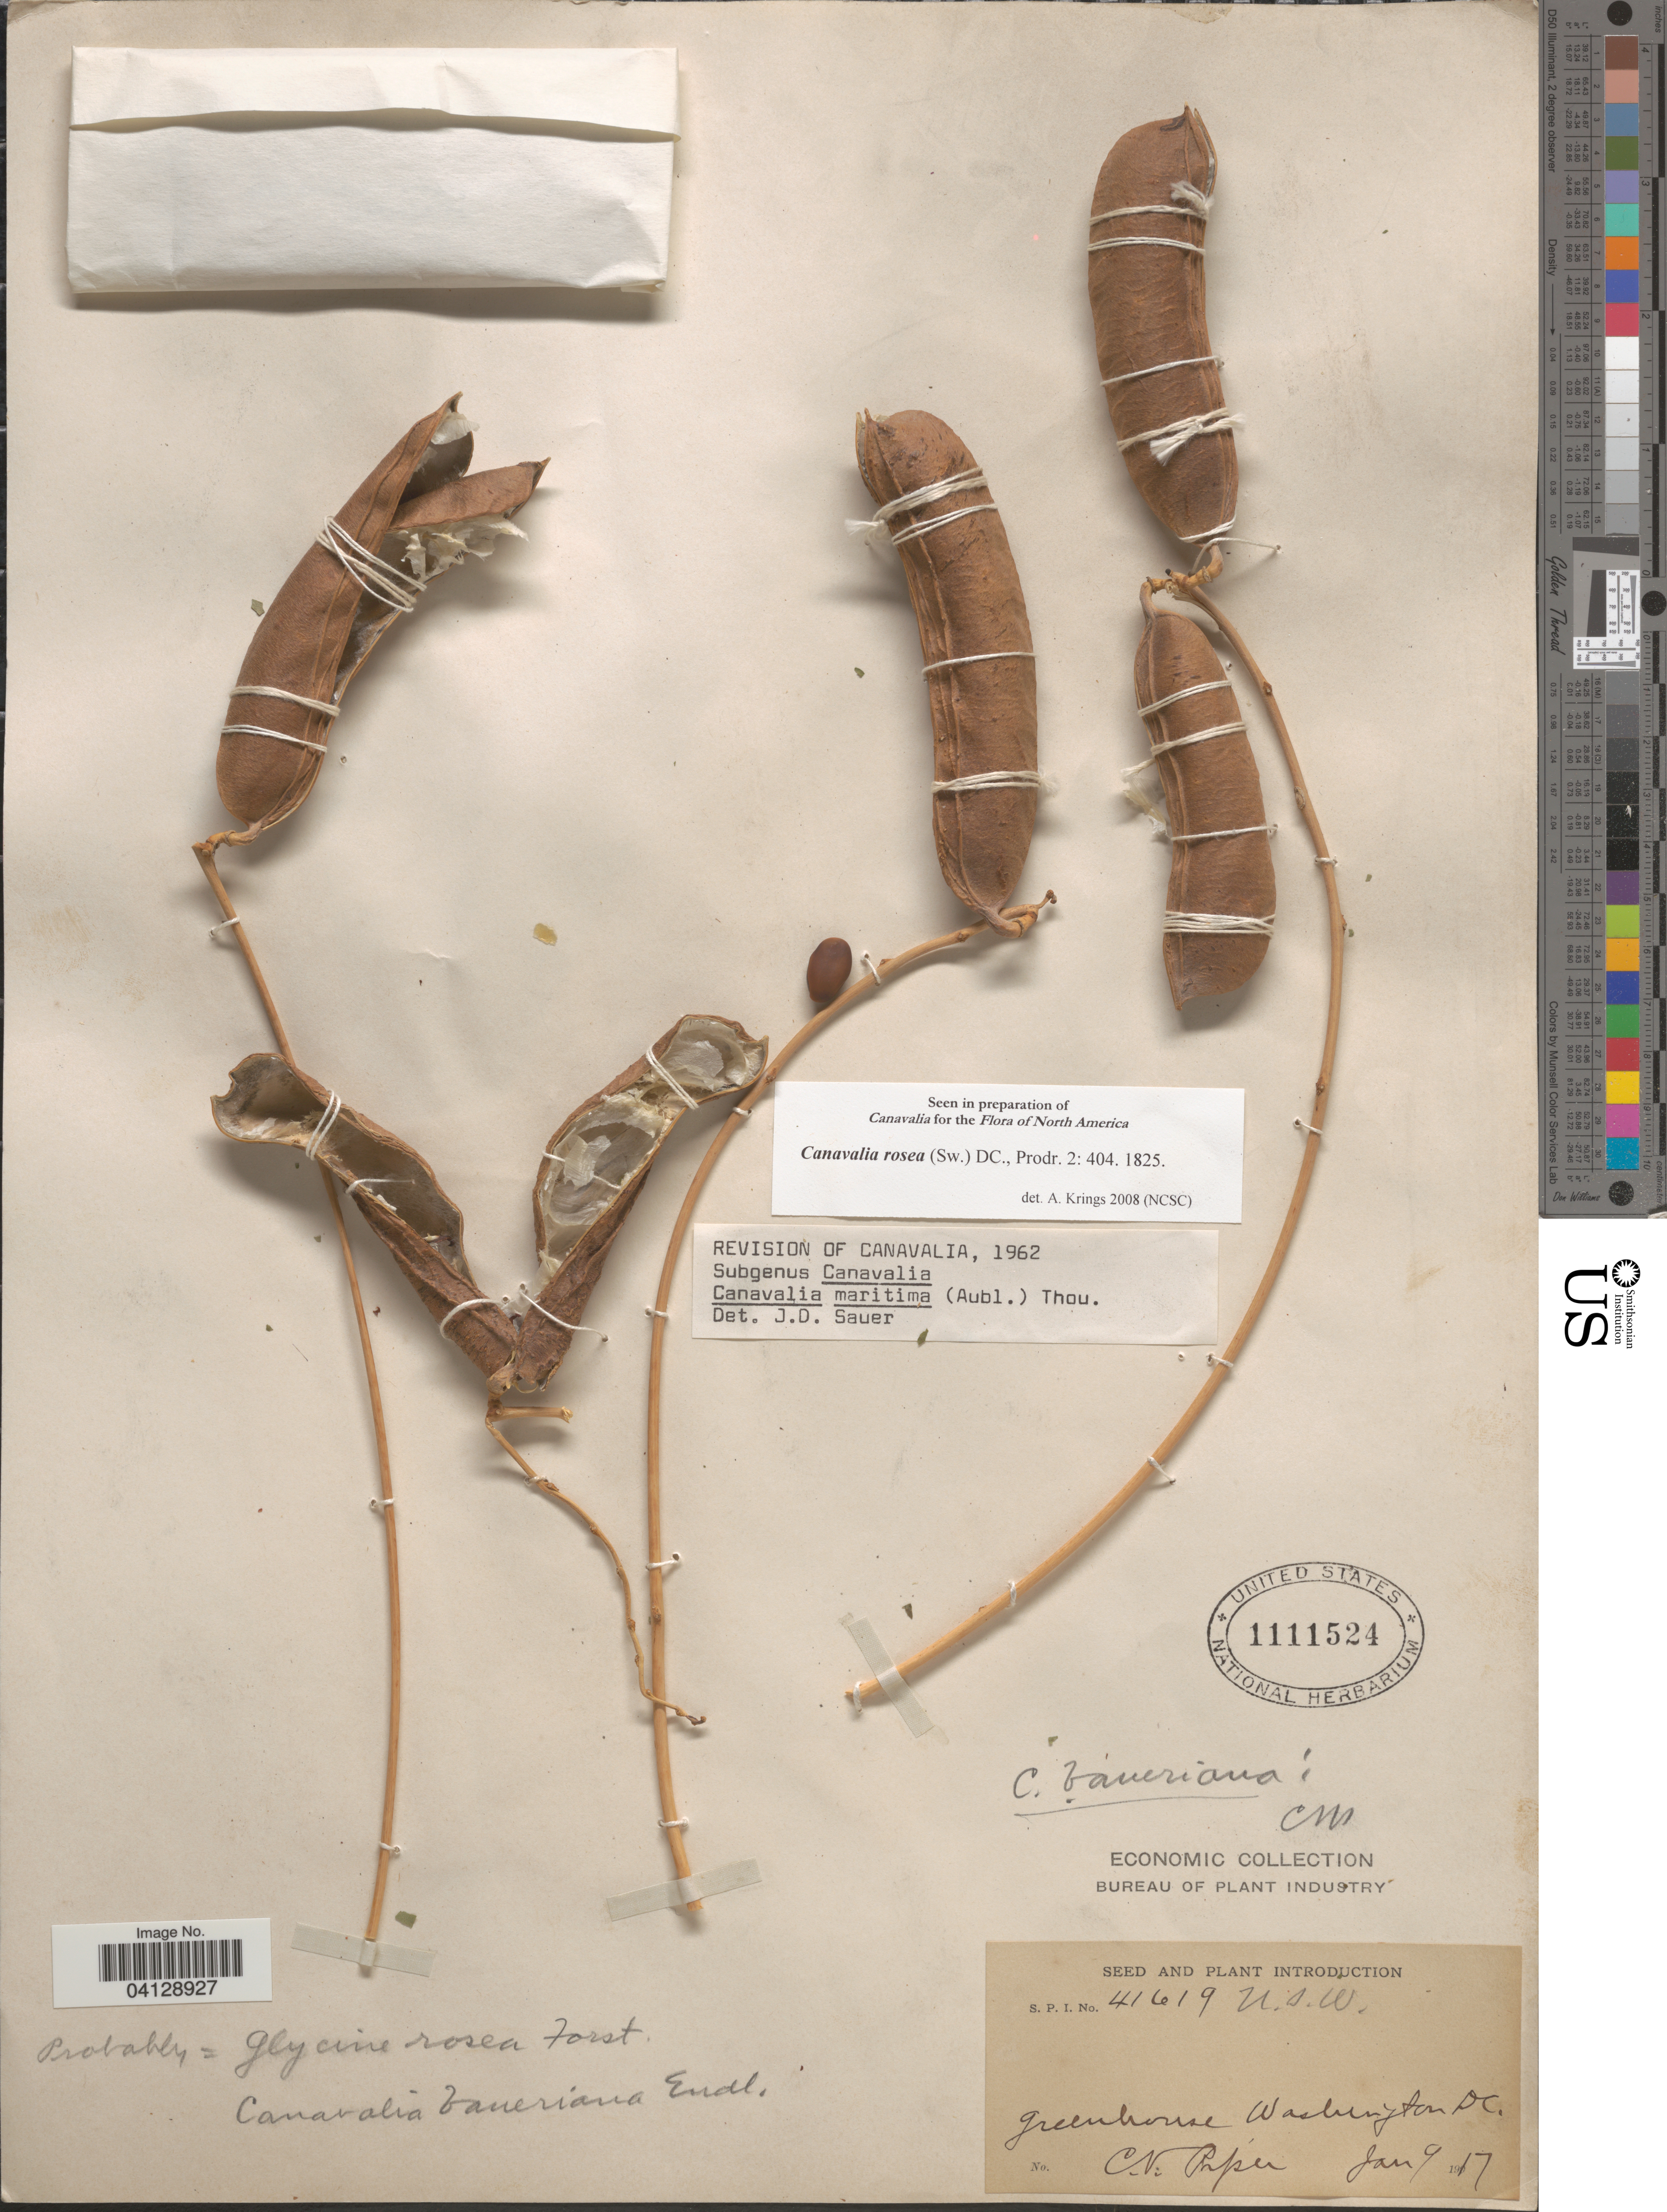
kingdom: Plantae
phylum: Tracheophyta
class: Magnoliopsida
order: Fabales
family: Fabaceae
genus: Canavalia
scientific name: Canavalia rosea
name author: (Sw.) DC.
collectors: C. V. Piper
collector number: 41619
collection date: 1917-01-09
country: United States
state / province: District of Columbia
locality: Greenhouse Washington D.C.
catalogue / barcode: US 1111524